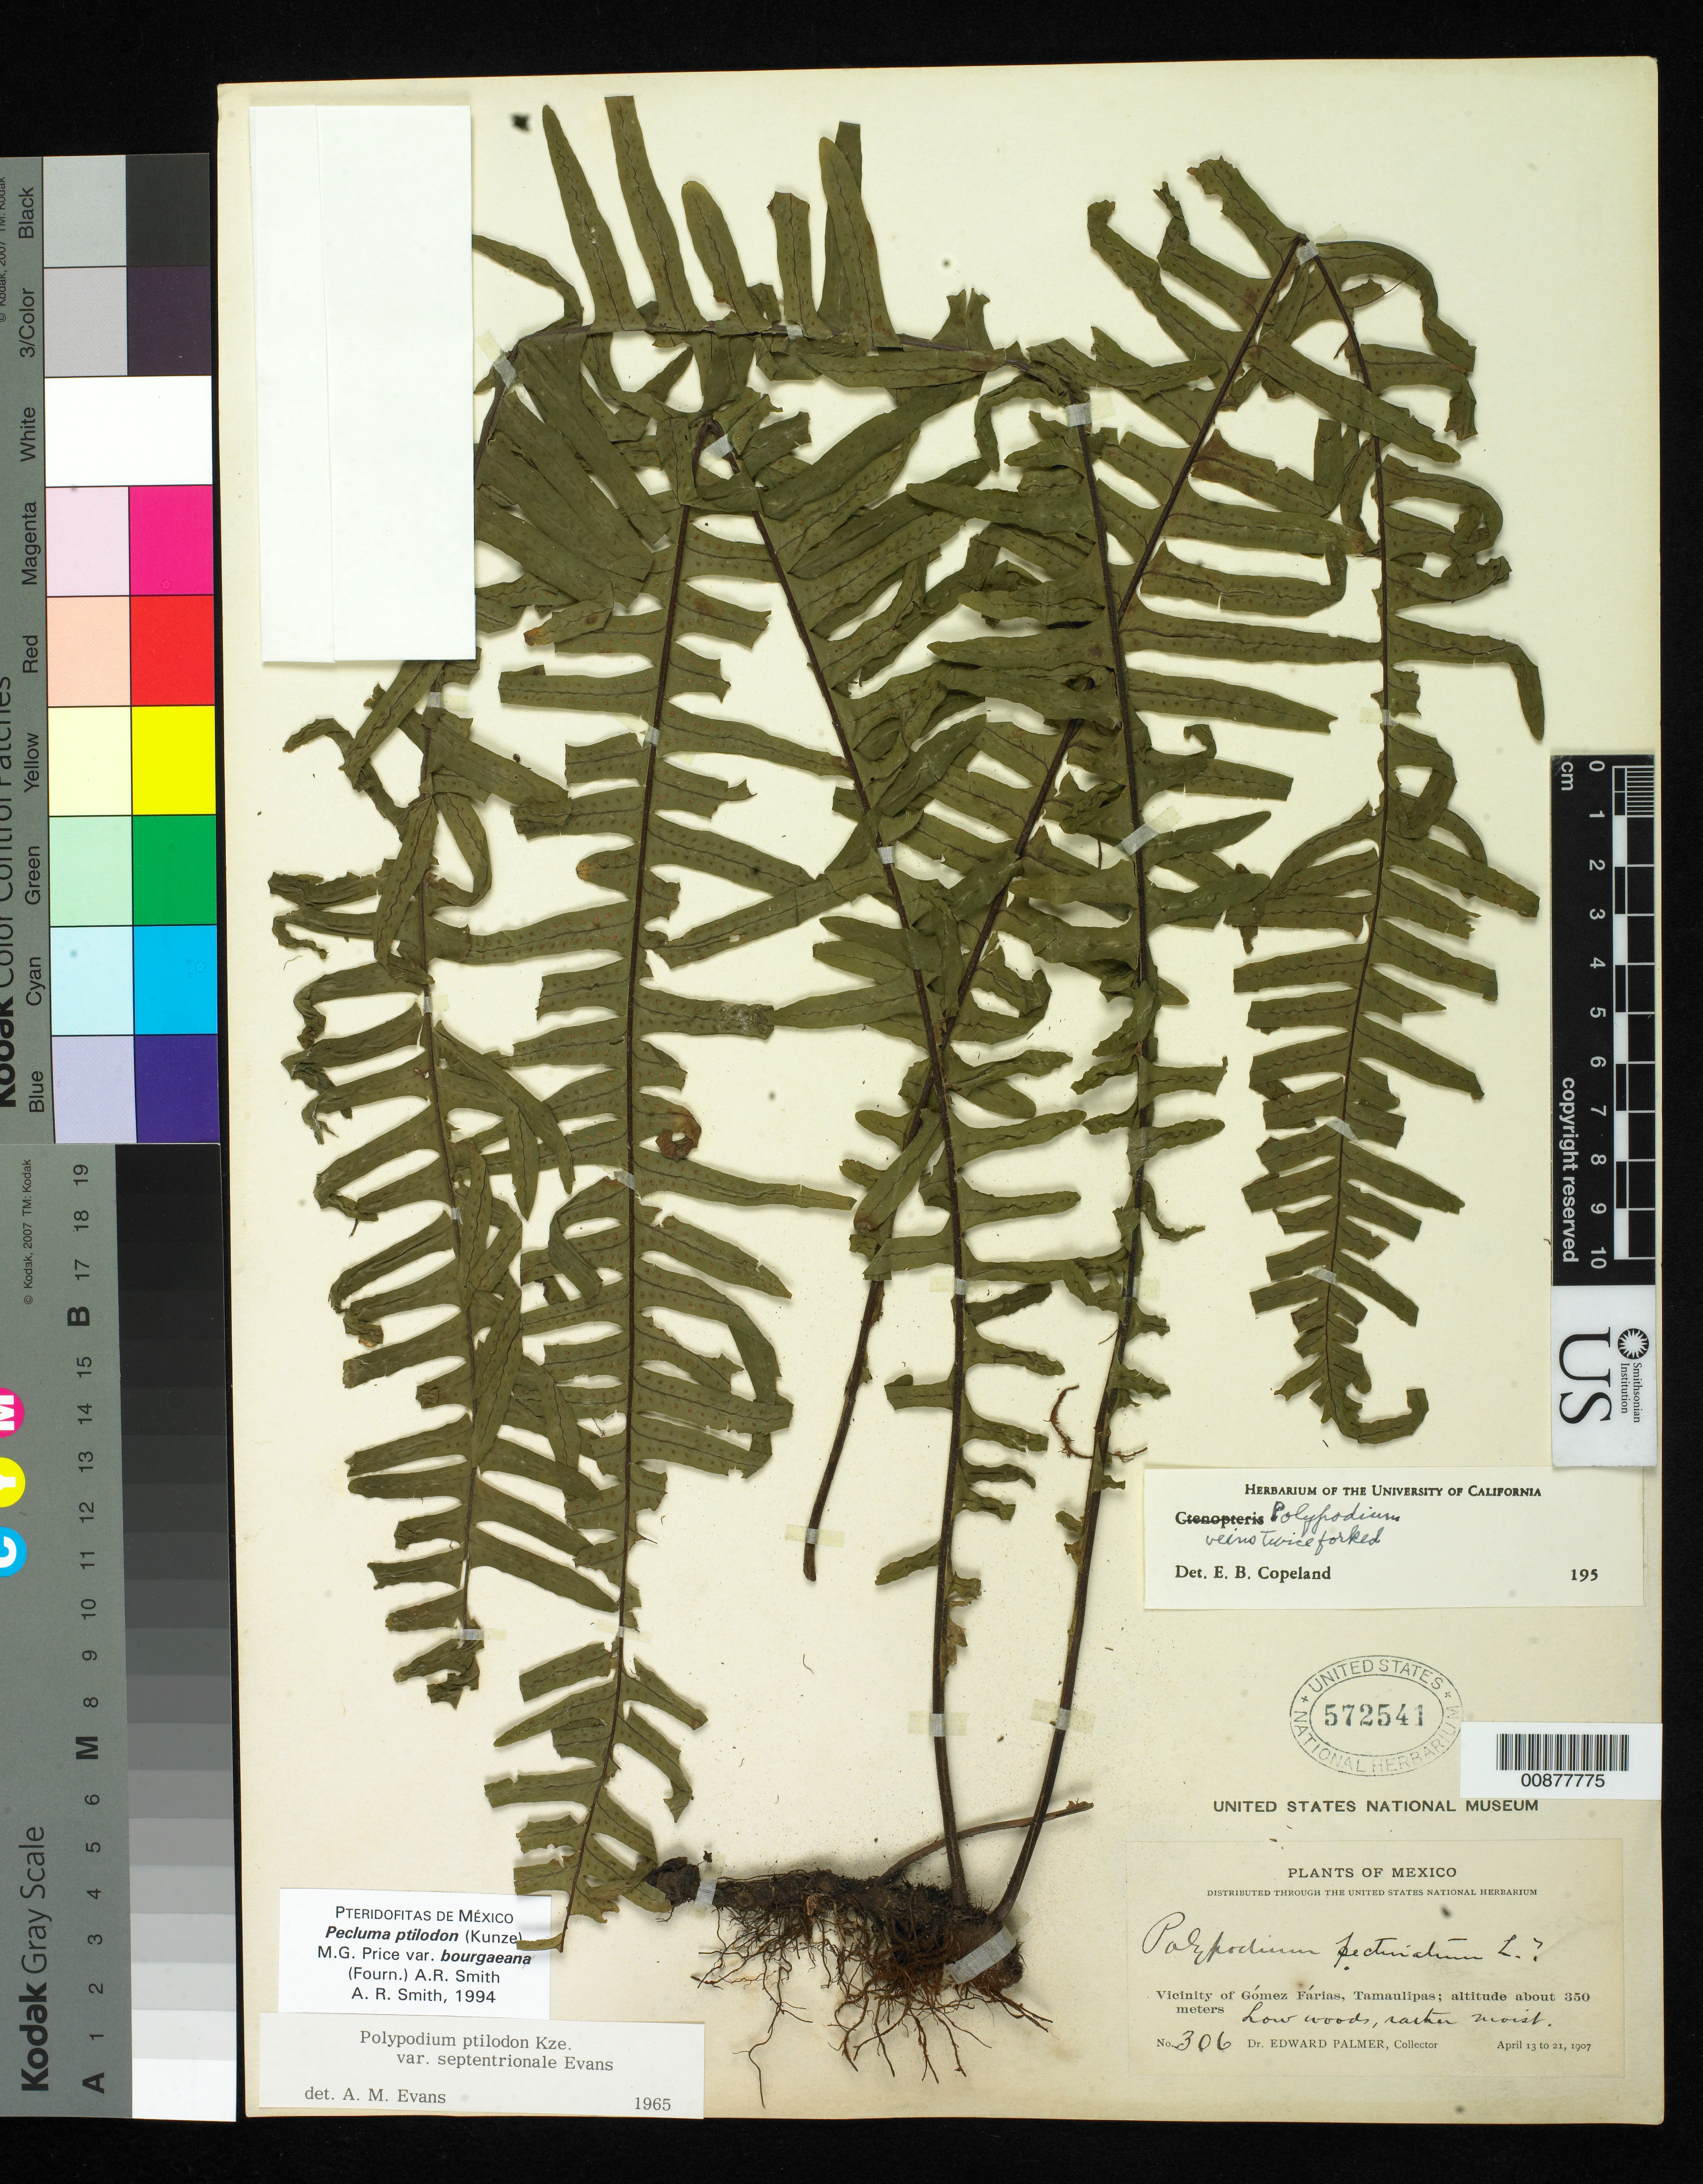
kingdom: Plantae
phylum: Tracheophyta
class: Polypodiopsida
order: Polypodiales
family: Polypodiaceae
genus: Pecluma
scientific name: Pecluma ptilodos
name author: (Kunze) Price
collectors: E. Palmer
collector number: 306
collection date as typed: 13 Apr 1907 to 21 Apr 1907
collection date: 1907-04-13/1907-04-21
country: Mexico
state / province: Tamaulipas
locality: Vicinity of Gómez Farias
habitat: Low woods, rather moist.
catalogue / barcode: US 572541